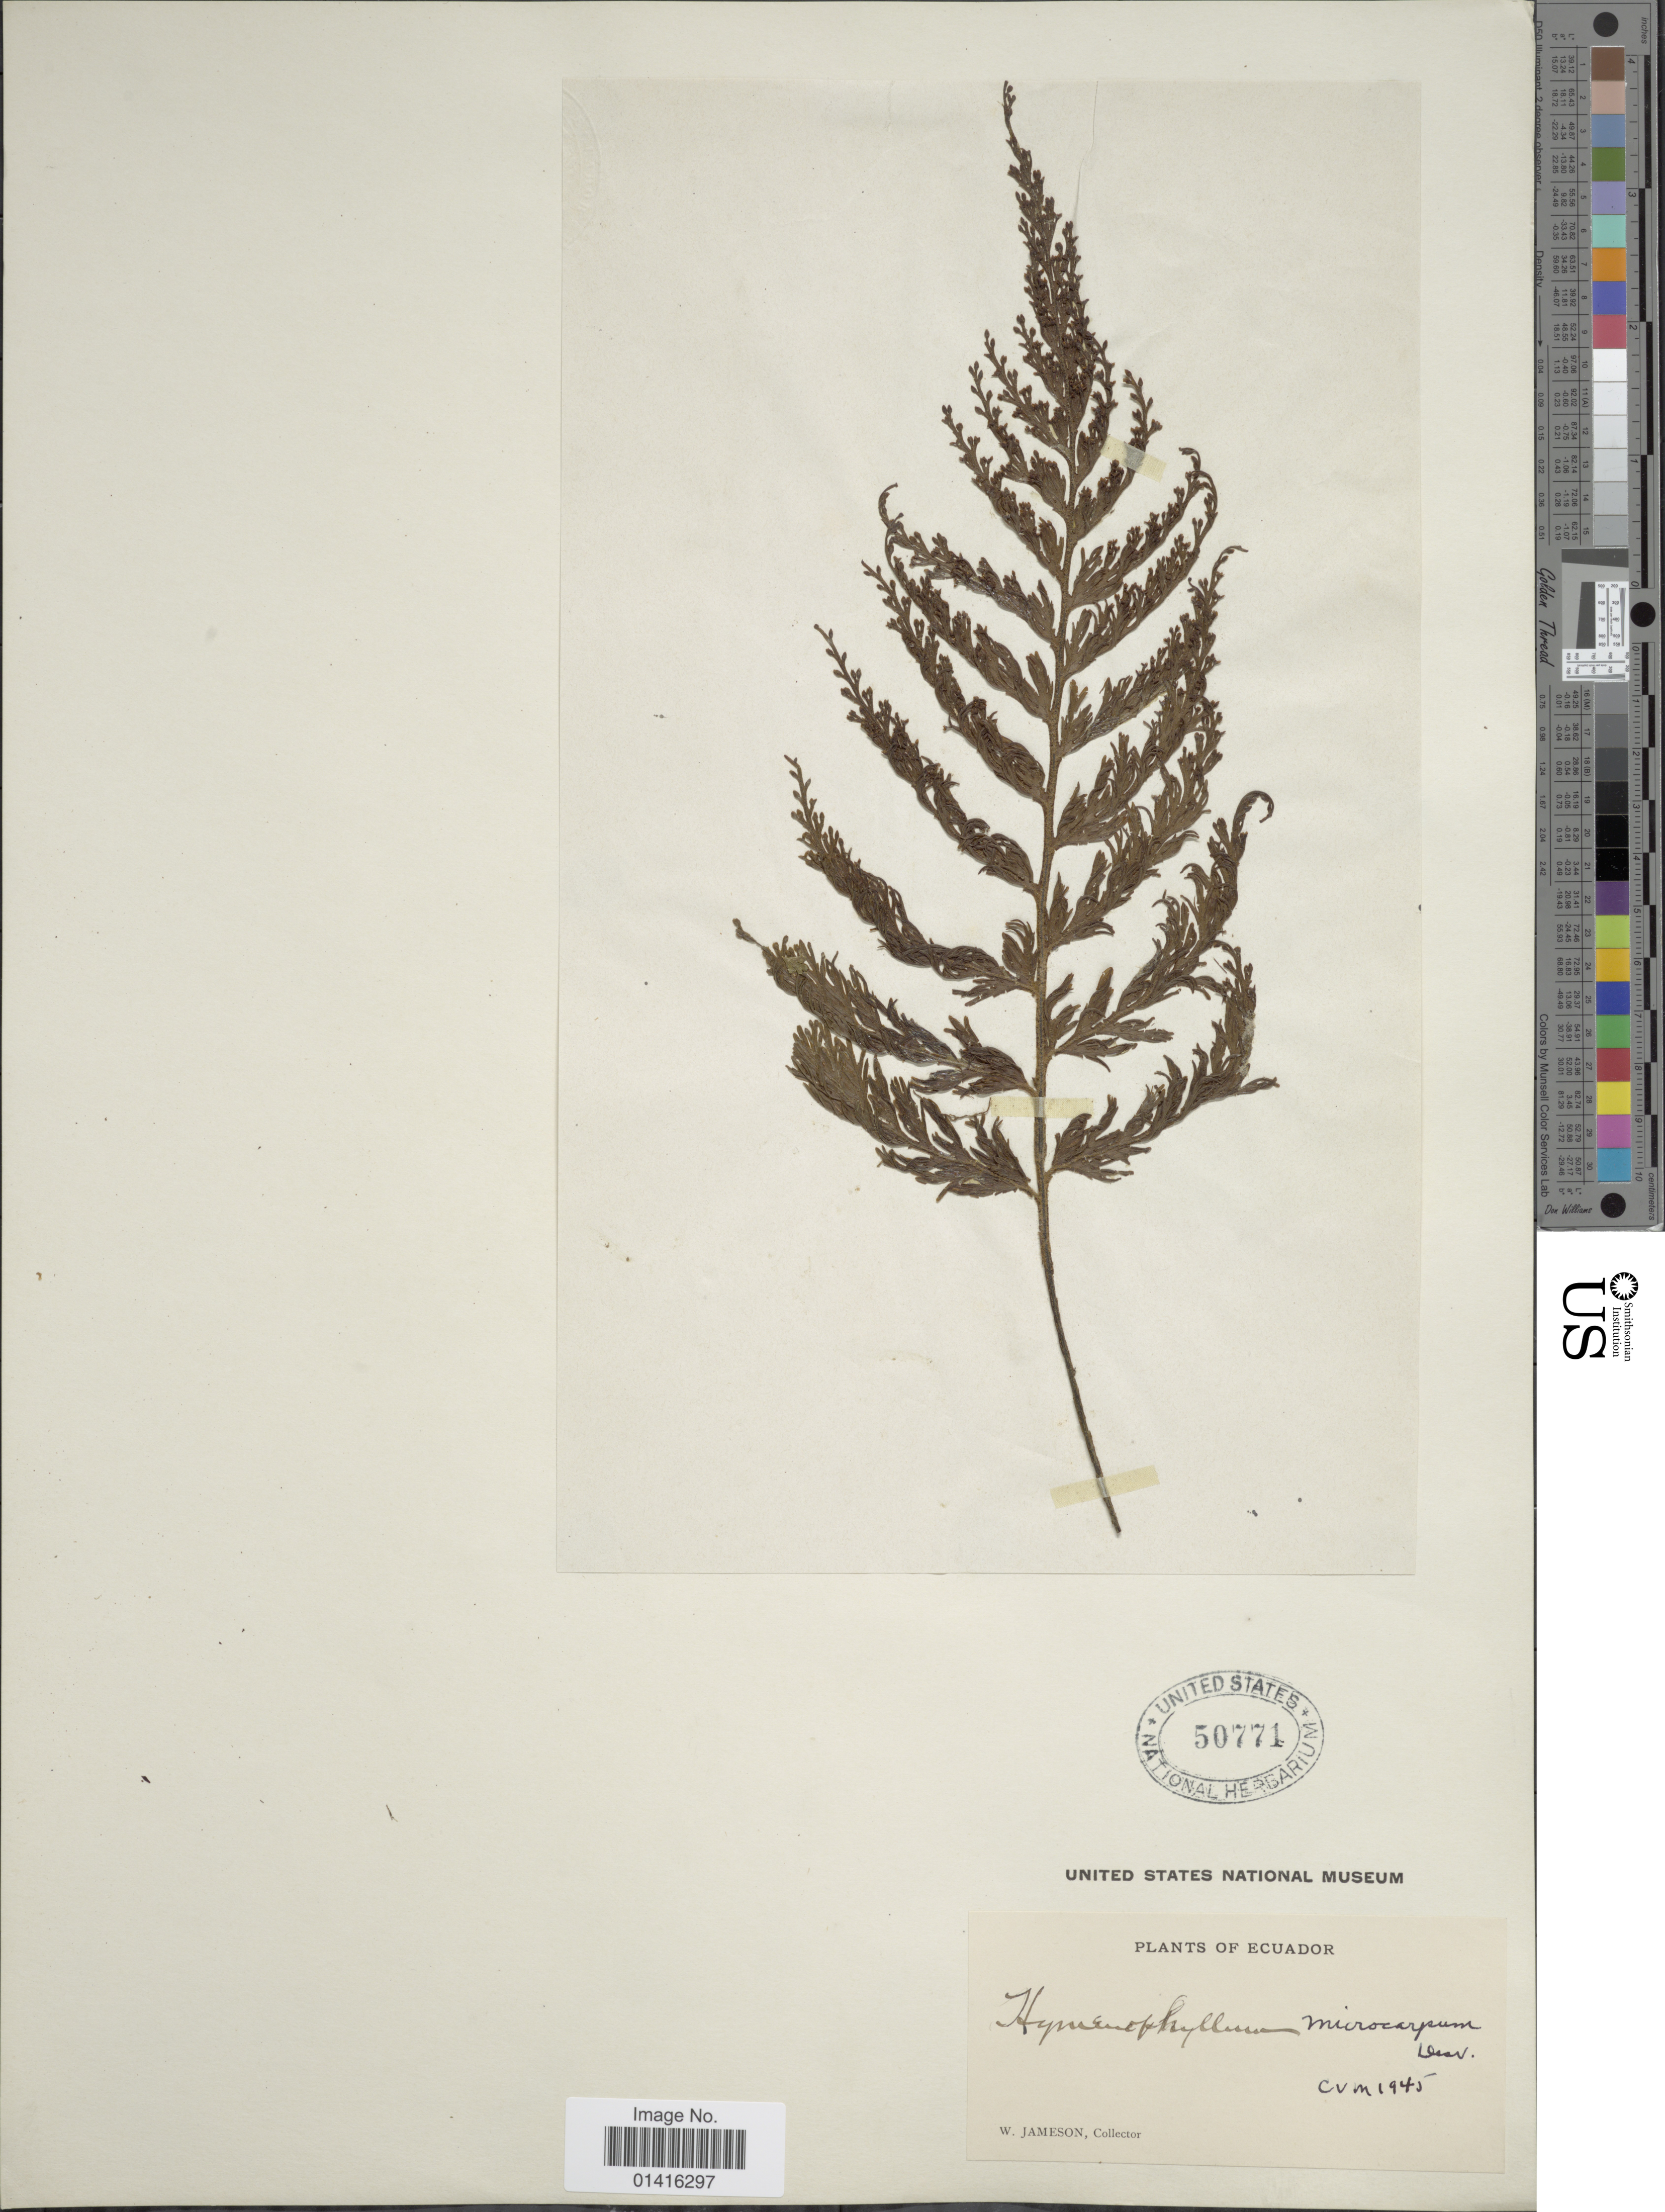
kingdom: Plantae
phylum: Tracheophyta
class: Polypodiopsida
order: Hymenophyllales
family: Hymenophyllaceae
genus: Hymenophyllum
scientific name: Hymenophyllum microcarpum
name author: (Desv.) Lellinger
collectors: W. Jameson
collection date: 1945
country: Ecuador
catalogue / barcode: US 50771